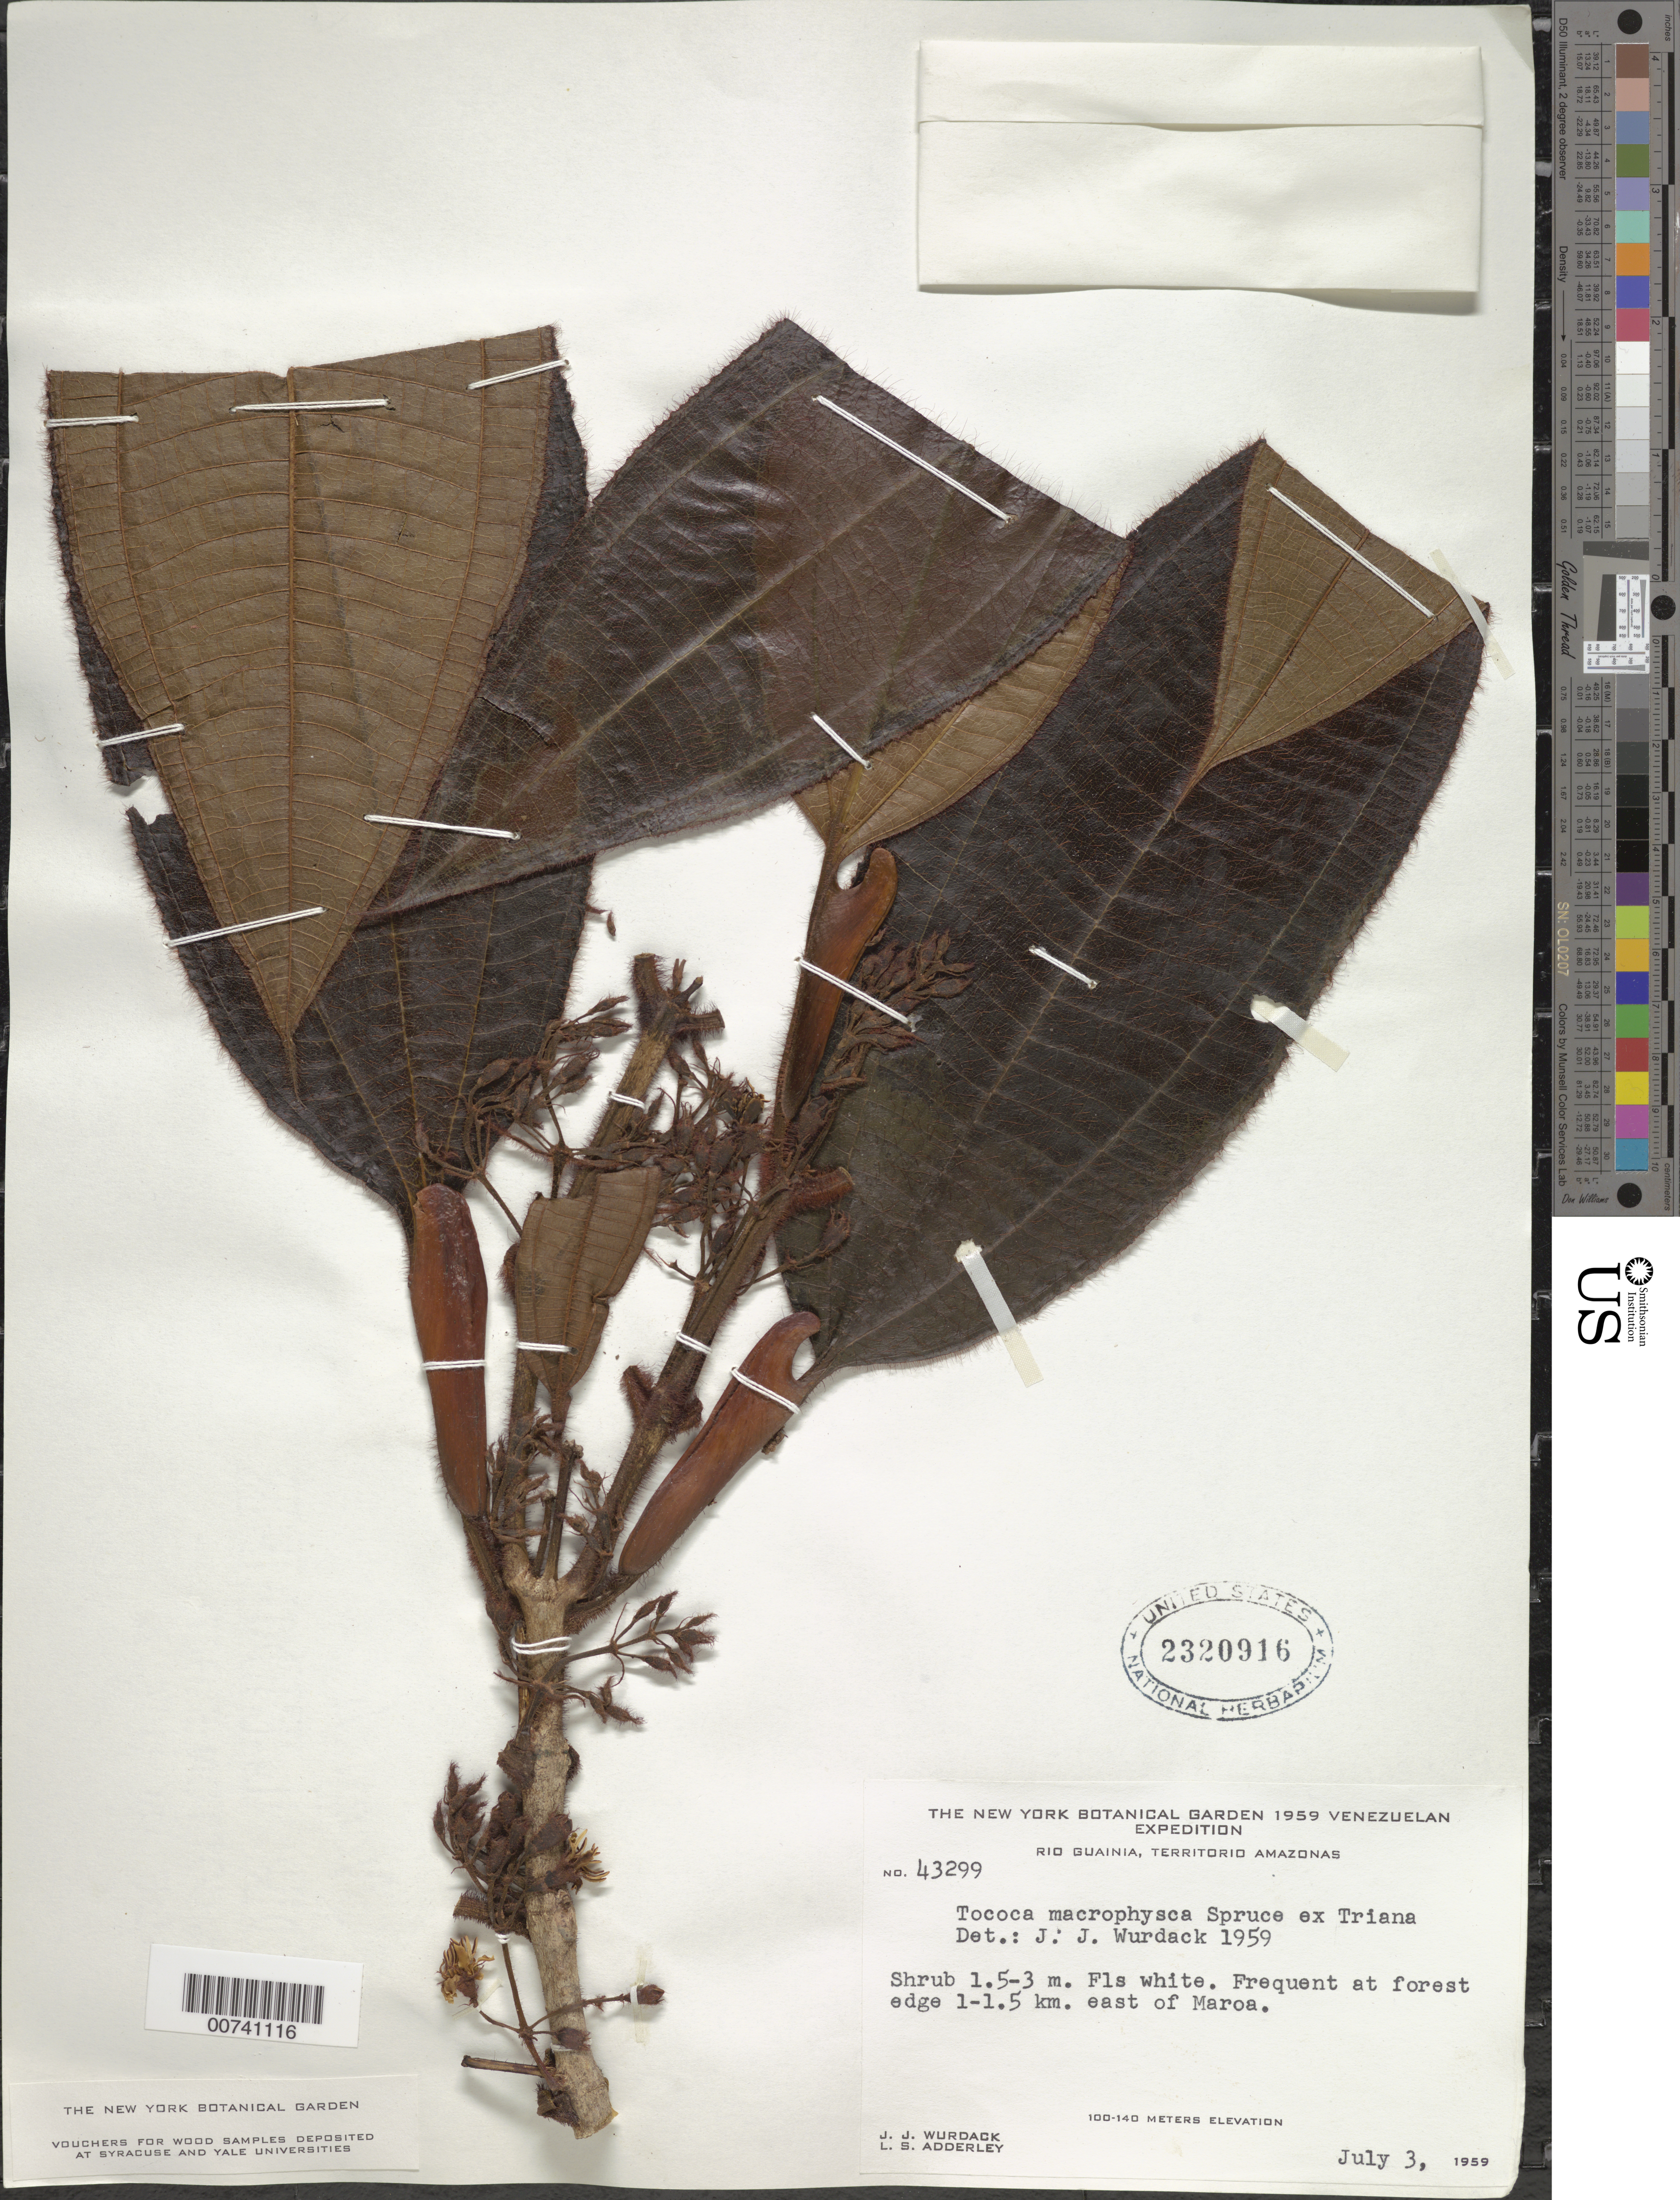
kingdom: Plantae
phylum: Tracheophyta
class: Magnoliopsida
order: Myrtales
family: Melastomataceae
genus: Tococa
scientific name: Tococa macrophysca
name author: Spruce ex Triana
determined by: Wurdack, John J., (US), US (UNITED STATES)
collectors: J. J. Wurdack & L. S. Adderley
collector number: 43299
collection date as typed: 3-Jul-59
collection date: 1959-07-03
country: Venezuela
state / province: Amazonas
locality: Río Guainia, south and east of Maroa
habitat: Forest edges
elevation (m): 100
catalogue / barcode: US 2320916